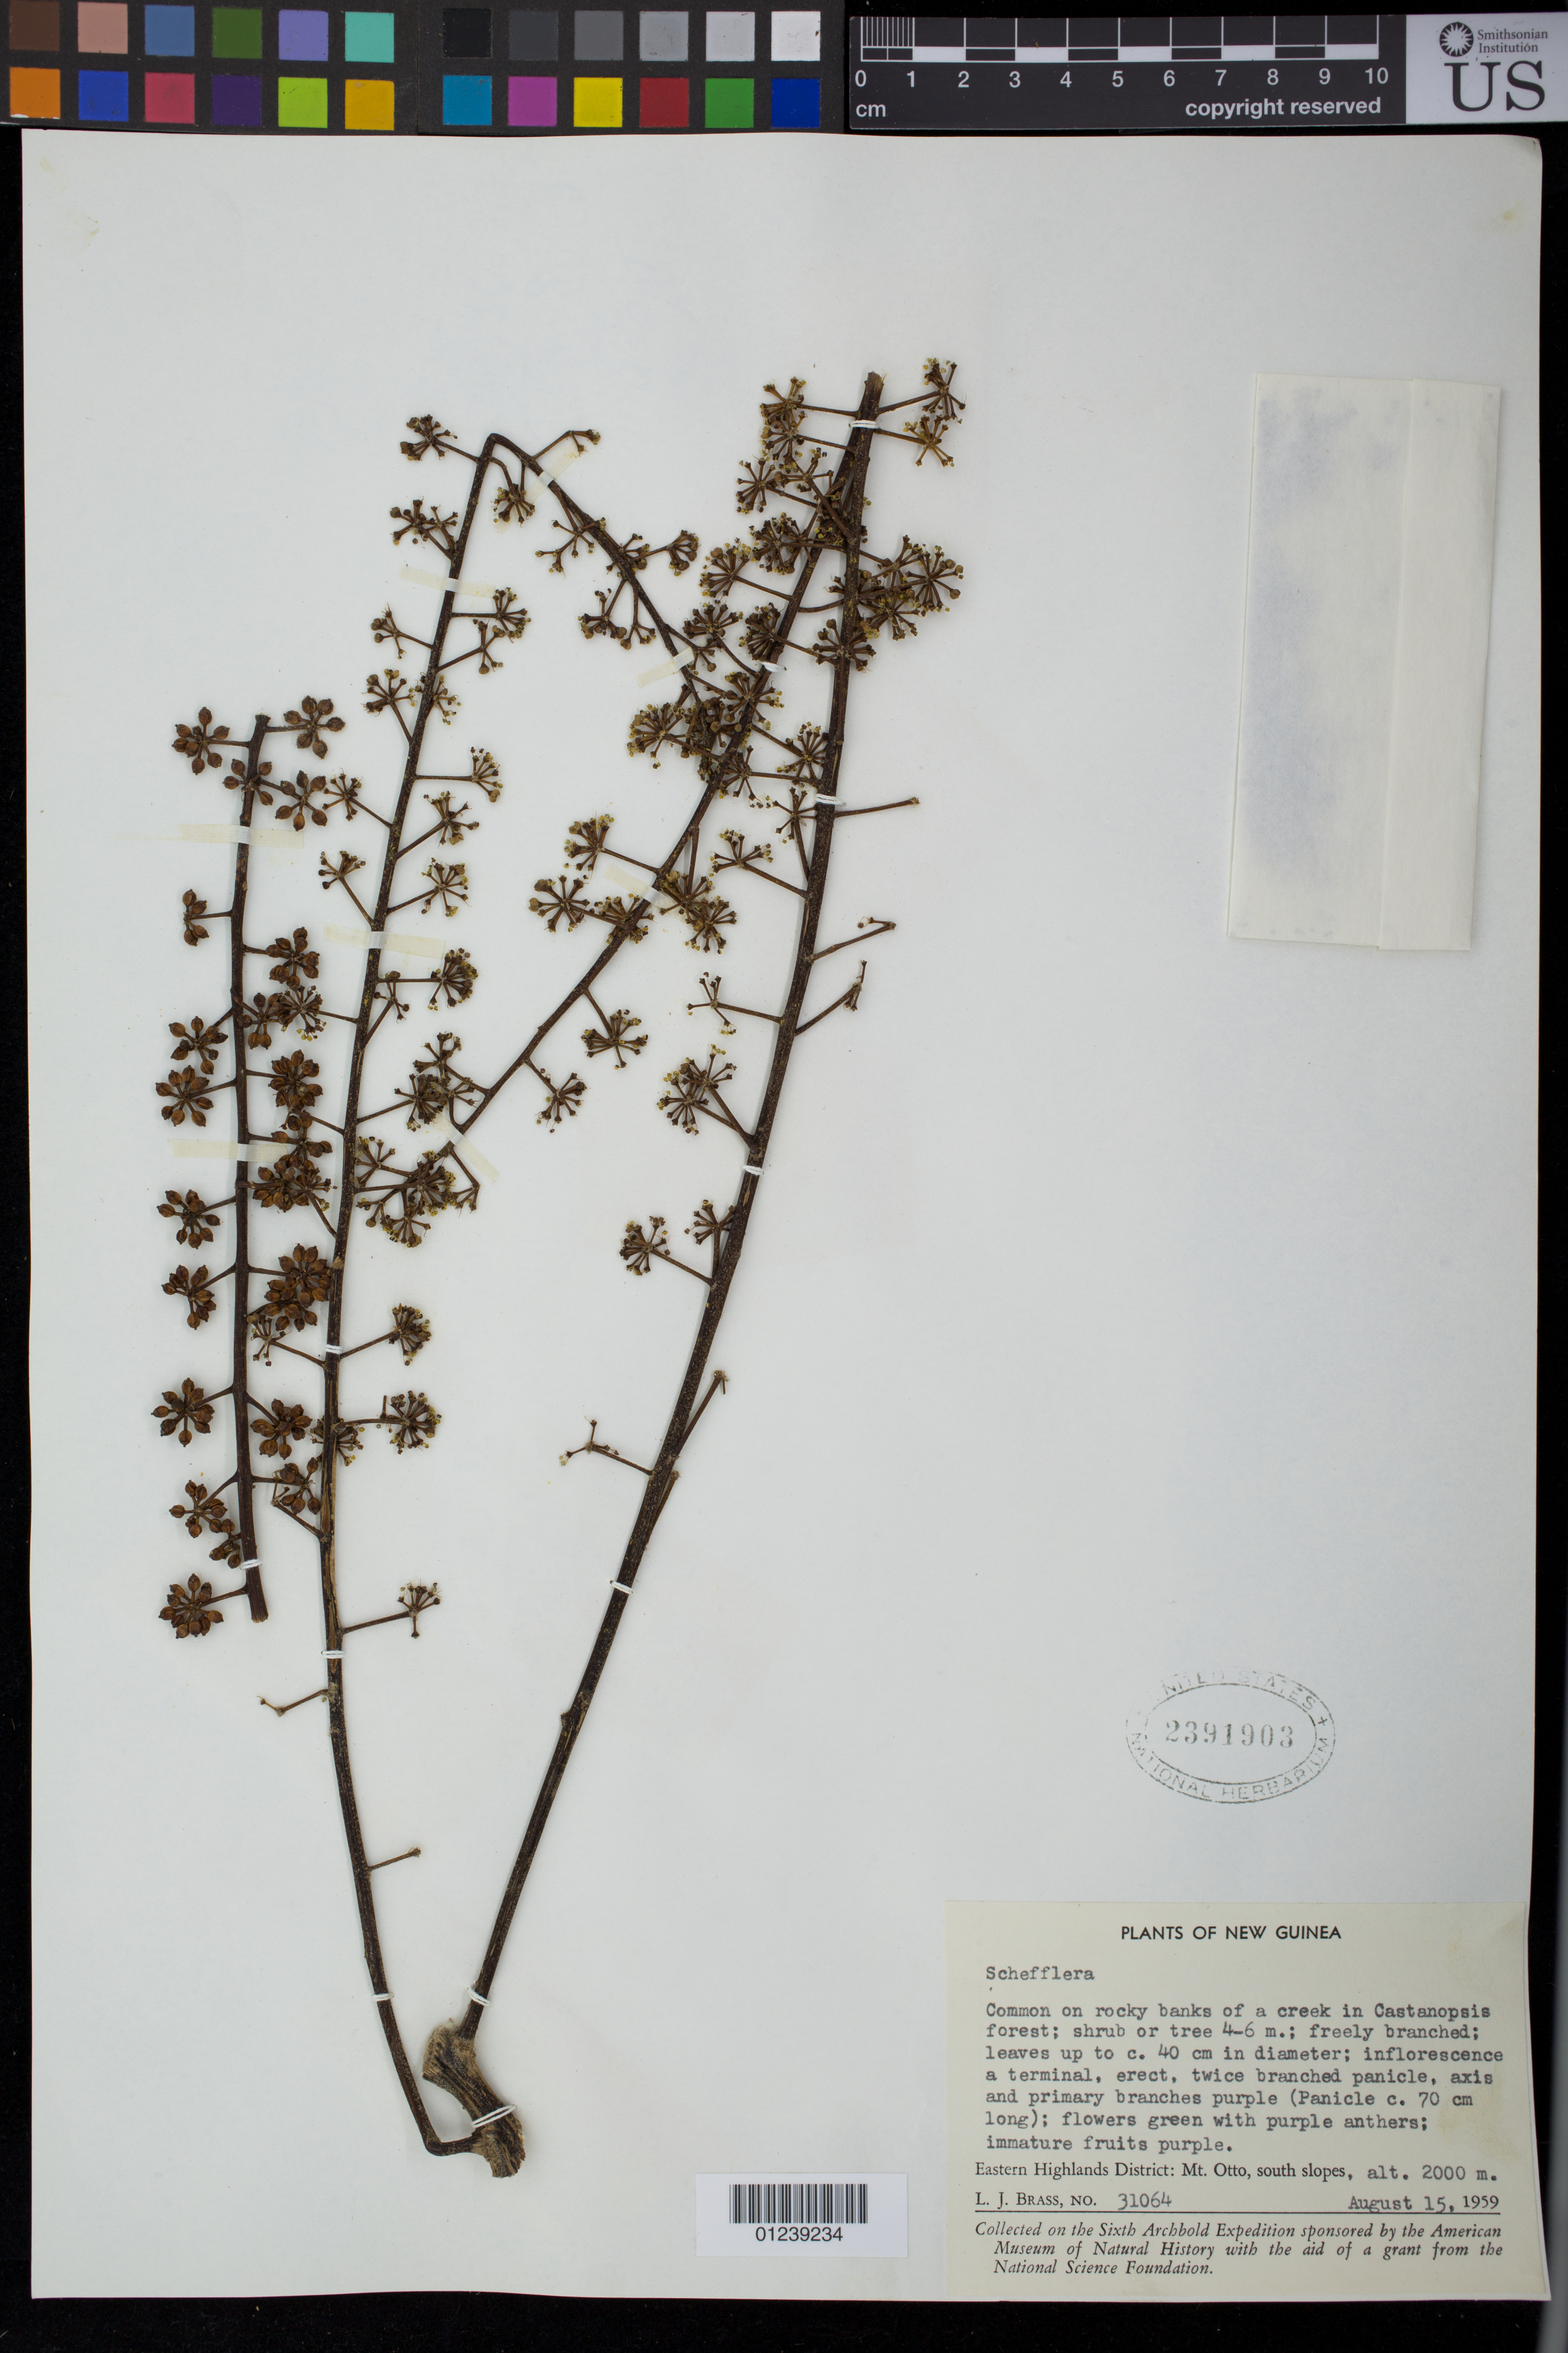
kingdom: Plantae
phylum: Tracheophyta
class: Magnoliopsida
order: Apiales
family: Araliaceae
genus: Schefflera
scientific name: Schefflera sp.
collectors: L. J. Brass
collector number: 31064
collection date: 1959-08-15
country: Papua New Guinea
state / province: Eastern Highlands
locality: Mt. Otto, south slopes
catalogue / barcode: US 2391903